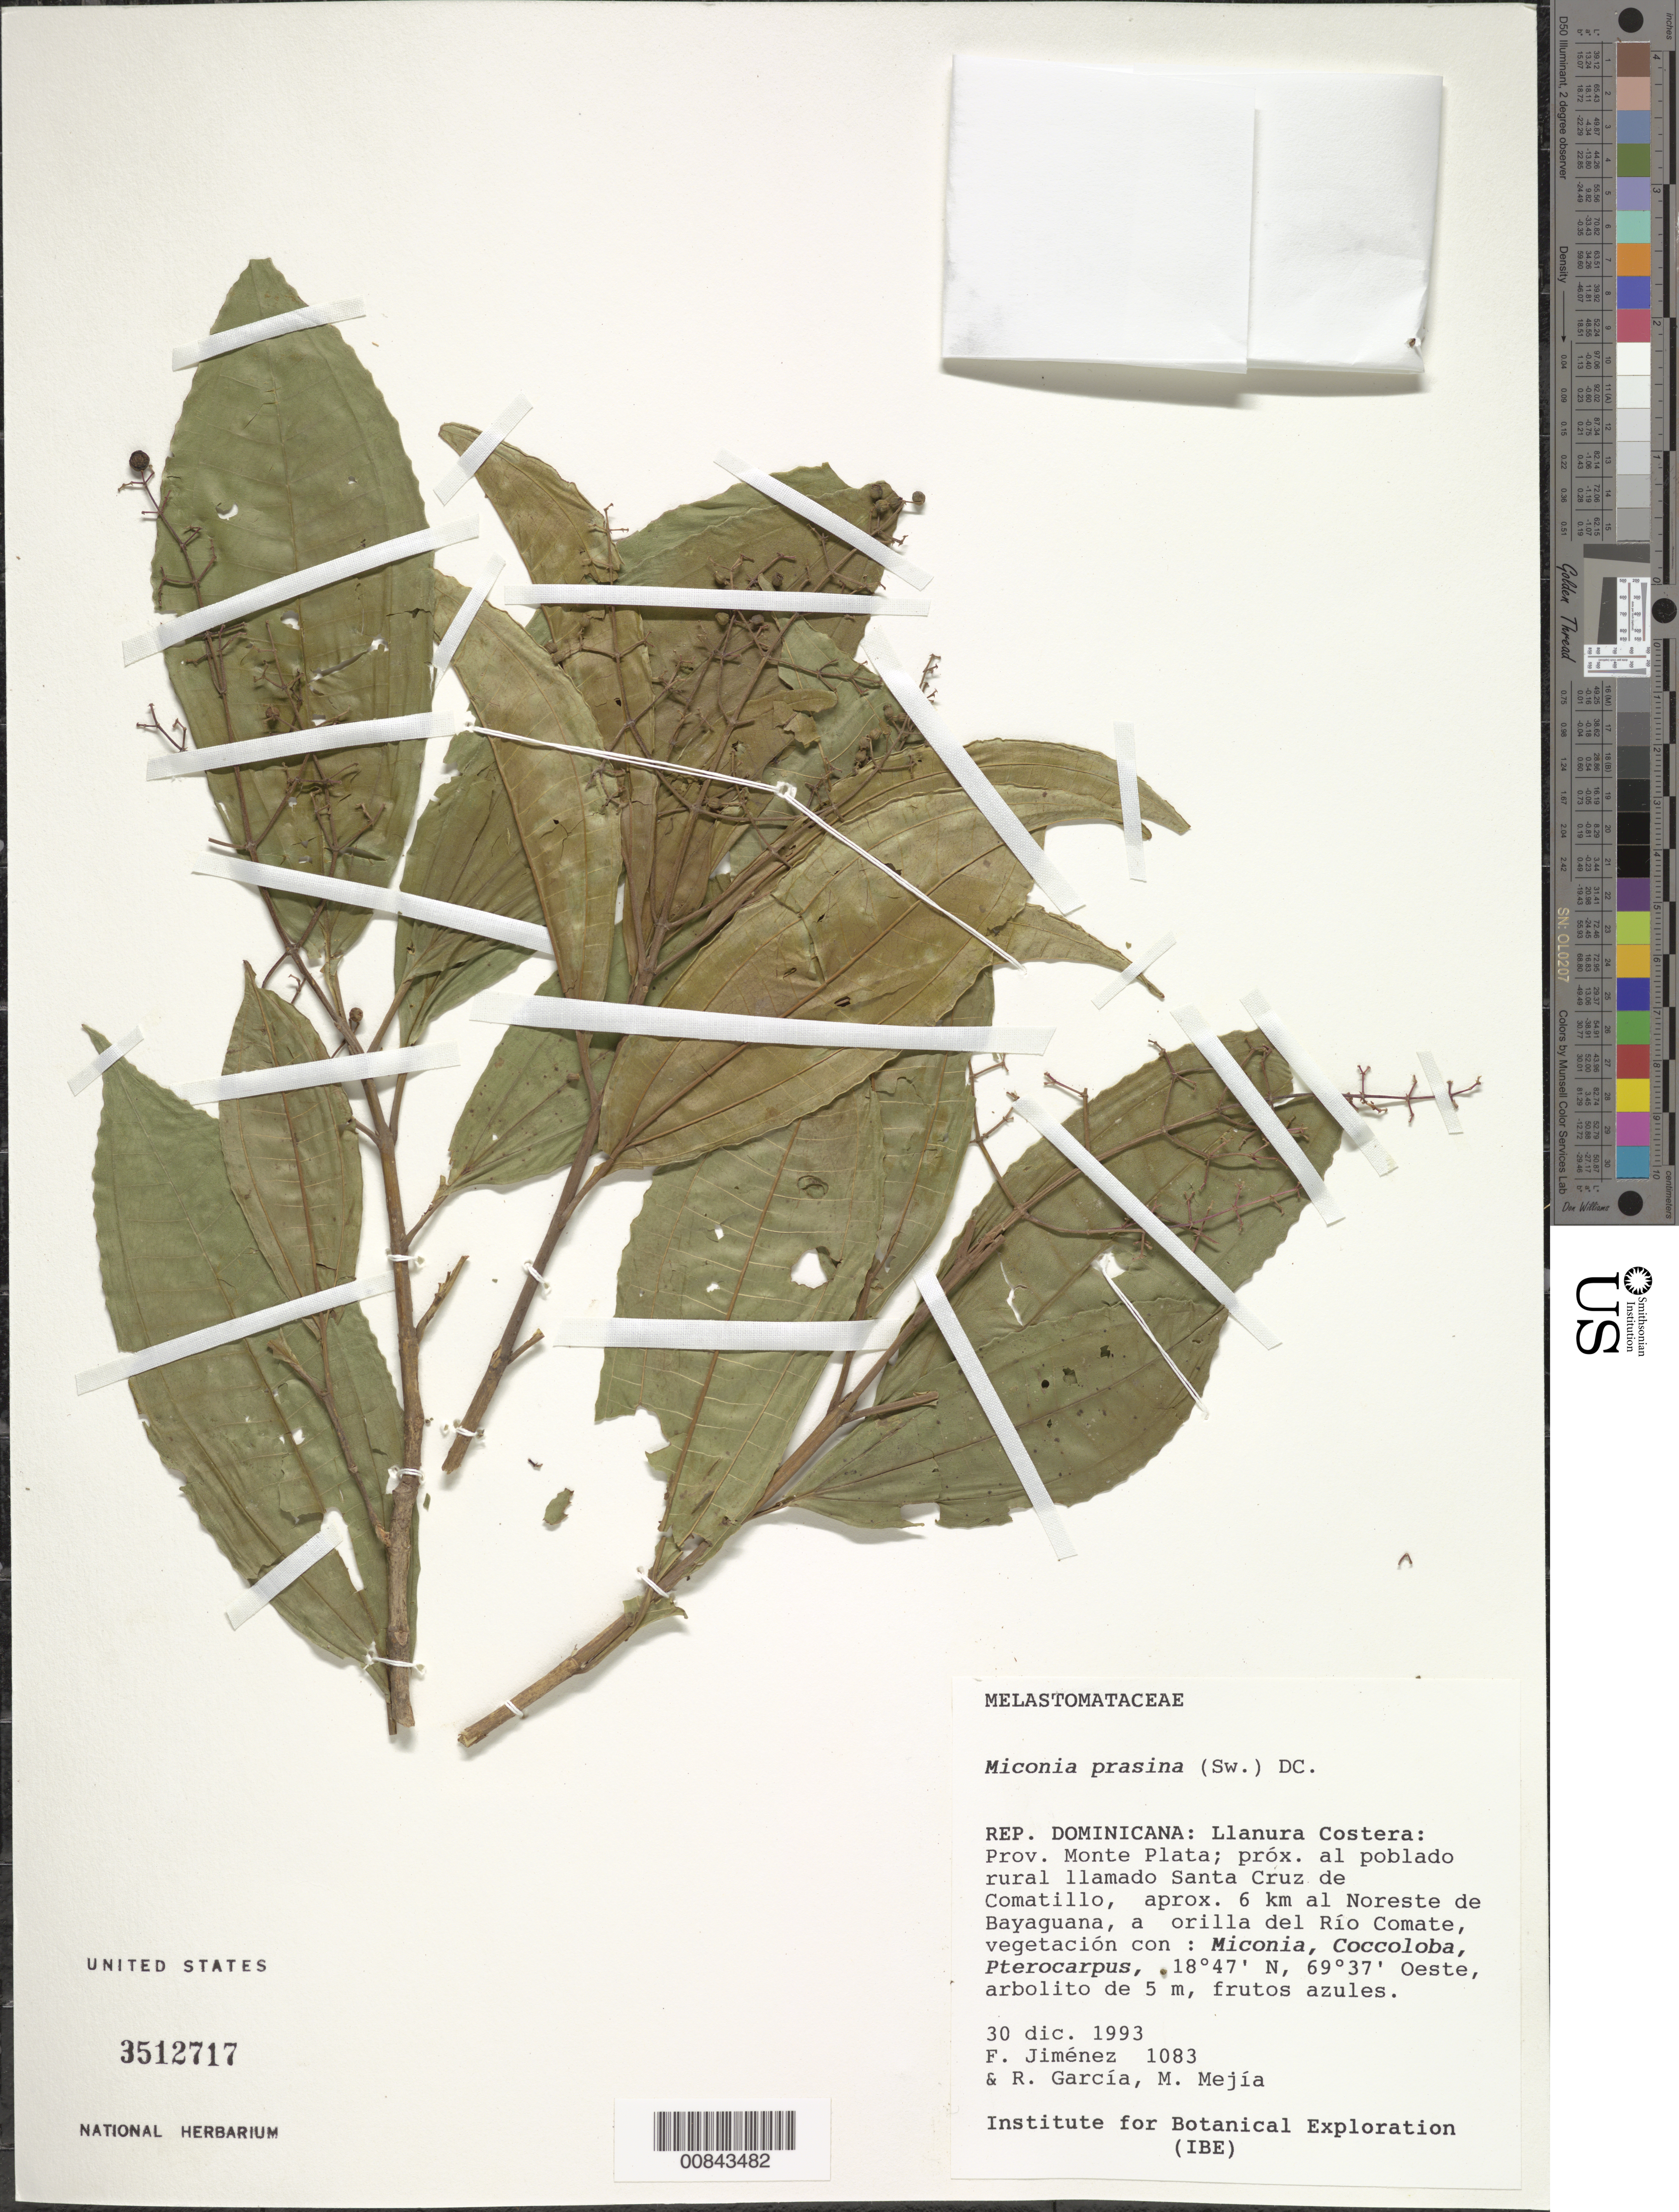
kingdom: Plantae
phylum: Tracheophyta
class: Magnoliopsida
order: Myrtales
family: Melastomataceae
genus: Miconia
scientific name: Miconia prasina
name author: (Sw.) DC.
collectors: F. Jiménez, R. G. García & M. Mejia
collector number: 1083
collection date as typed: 30 Dec 1993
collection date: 1993-12-30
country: Dominican Republic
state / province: Monte Plata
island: Hispaniola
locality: Llanura Costera: próx. al poblado rural llamado Santa Cruz de Comatillo, aprox. 6 km al Noreste de Bayaguana, a orilla del Río Comate.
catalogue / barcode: US 3512717